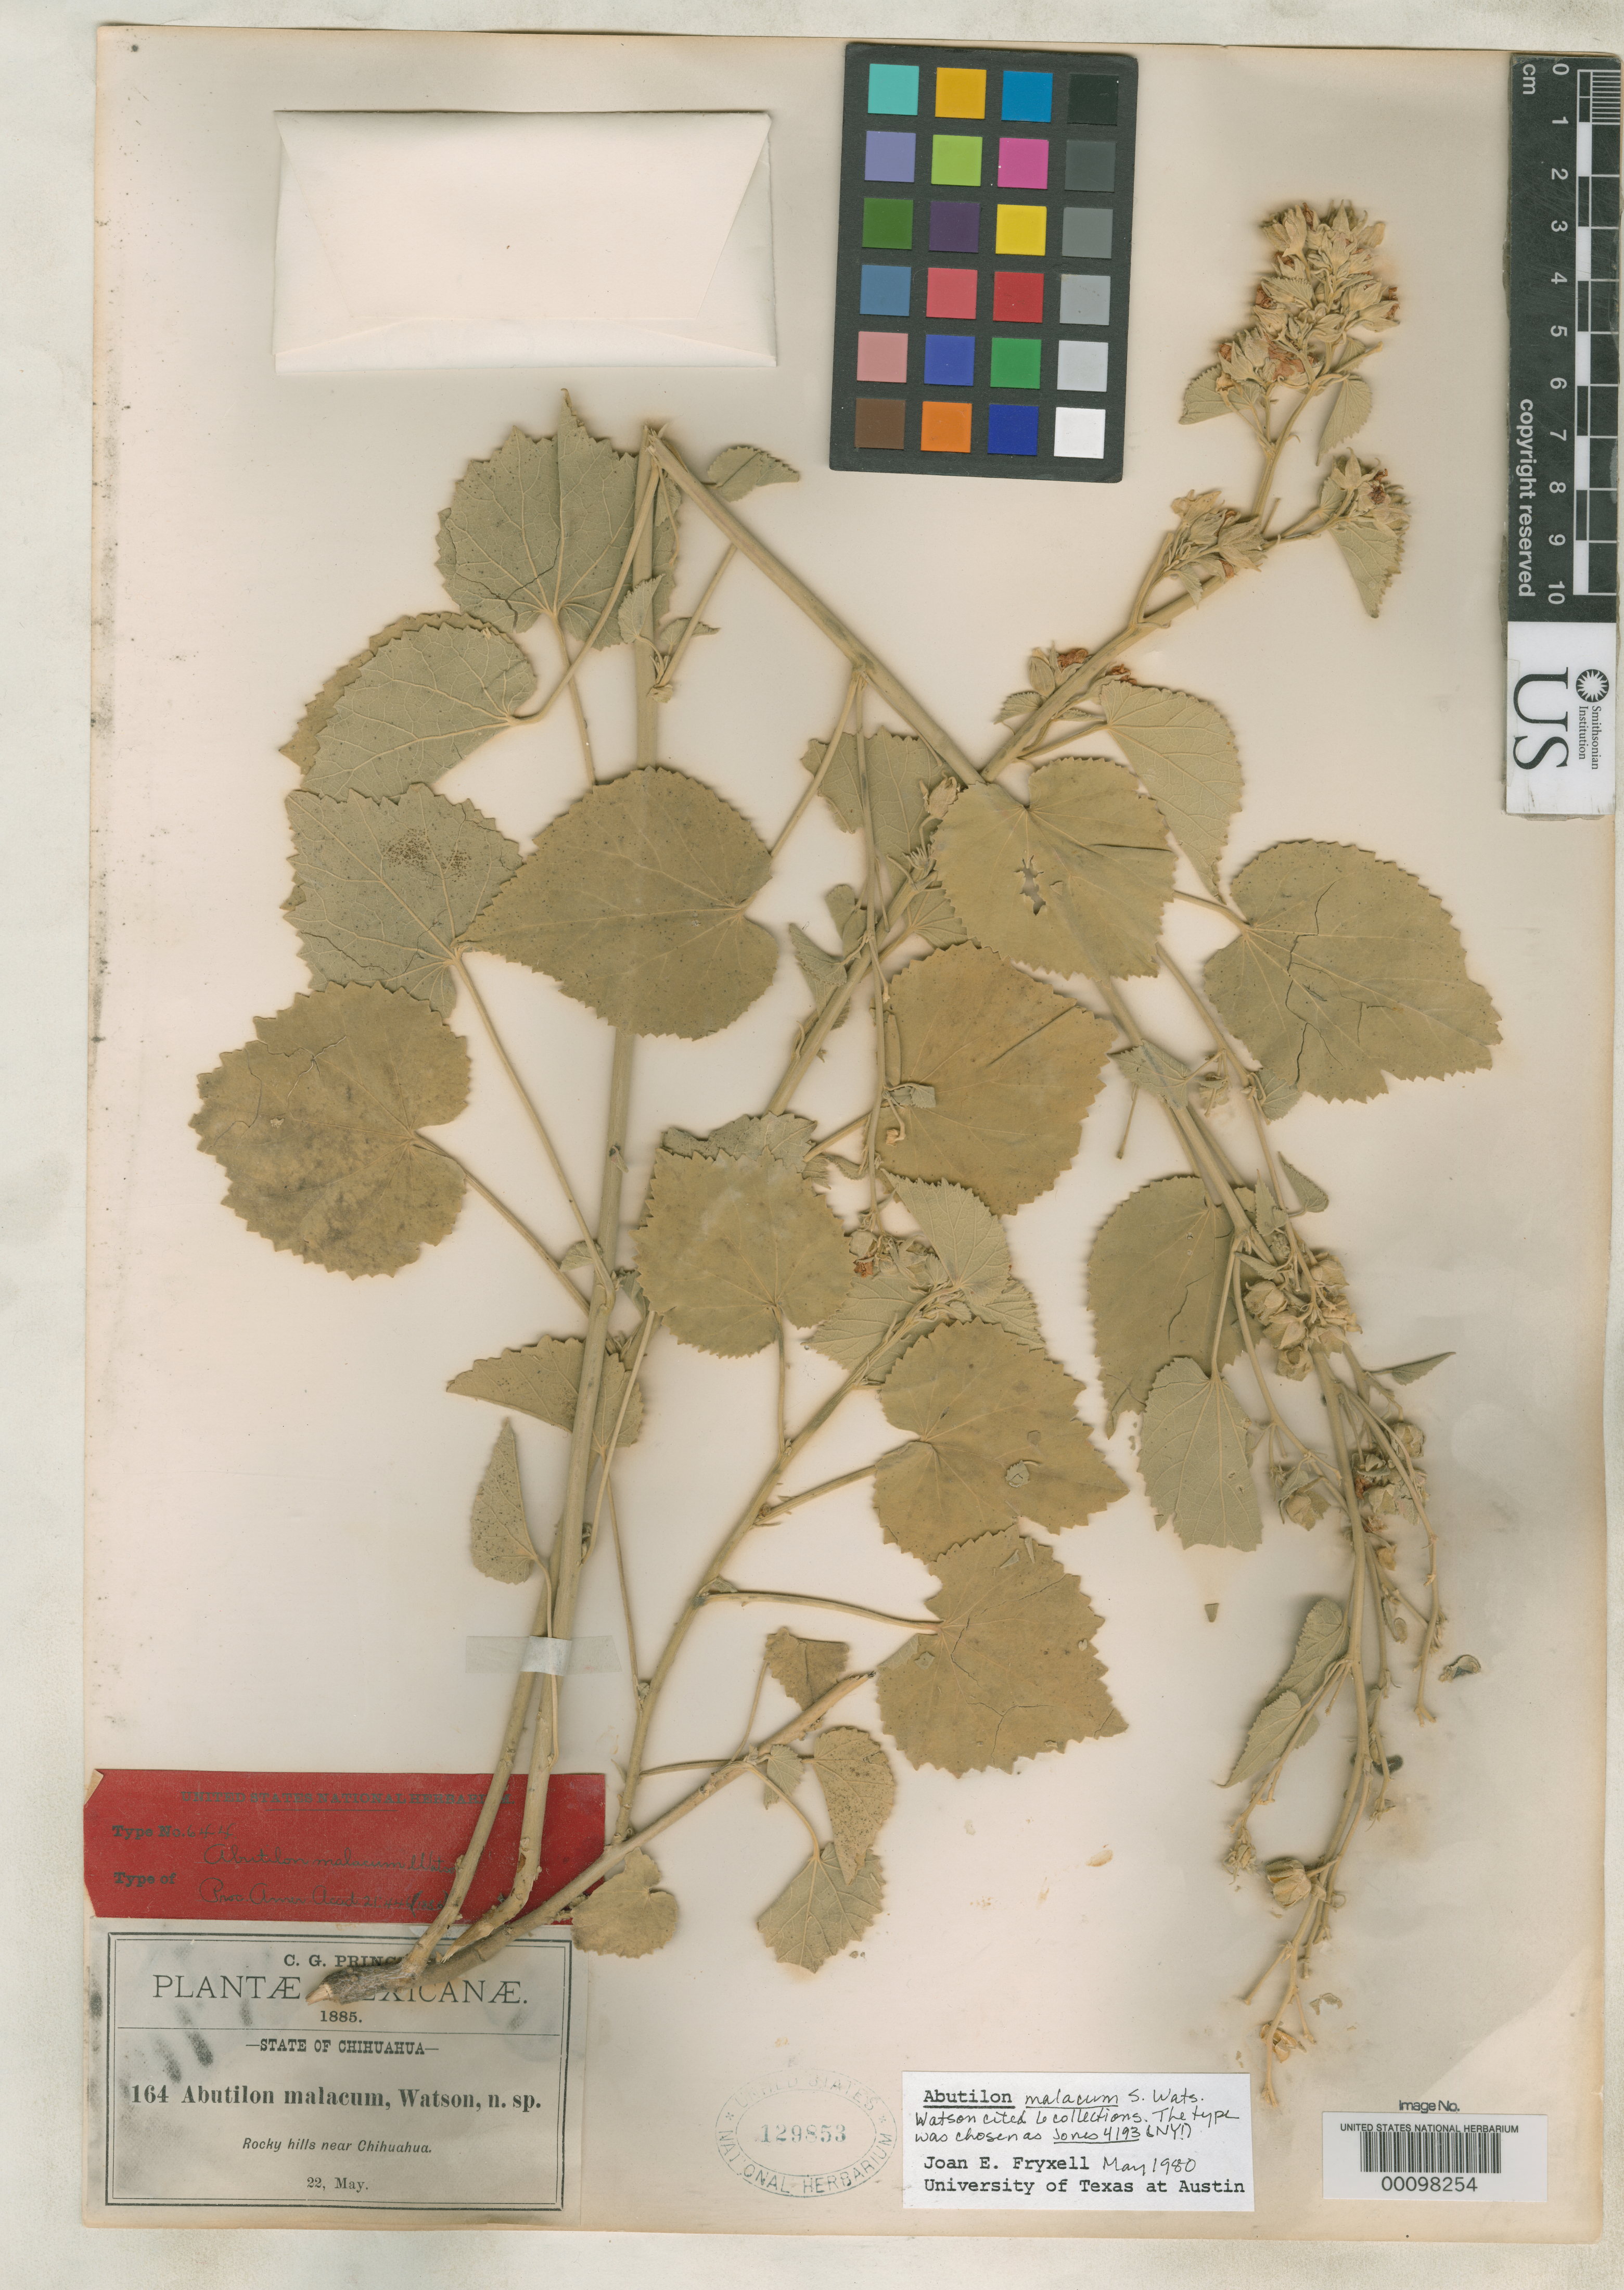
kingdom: Plantae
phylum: Tracheophyta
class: Magnoliopsida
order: Malvales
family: Malvaceae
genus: Abutilon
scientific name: Abutilon malacum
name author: S. Watson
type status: Syntype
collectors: C. G. Pringle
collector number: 164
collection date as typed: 22 May 1885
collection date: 1885-05-22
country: Mexico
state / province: Chihuahua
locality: Near Chihuahua.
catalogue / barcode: US 129853